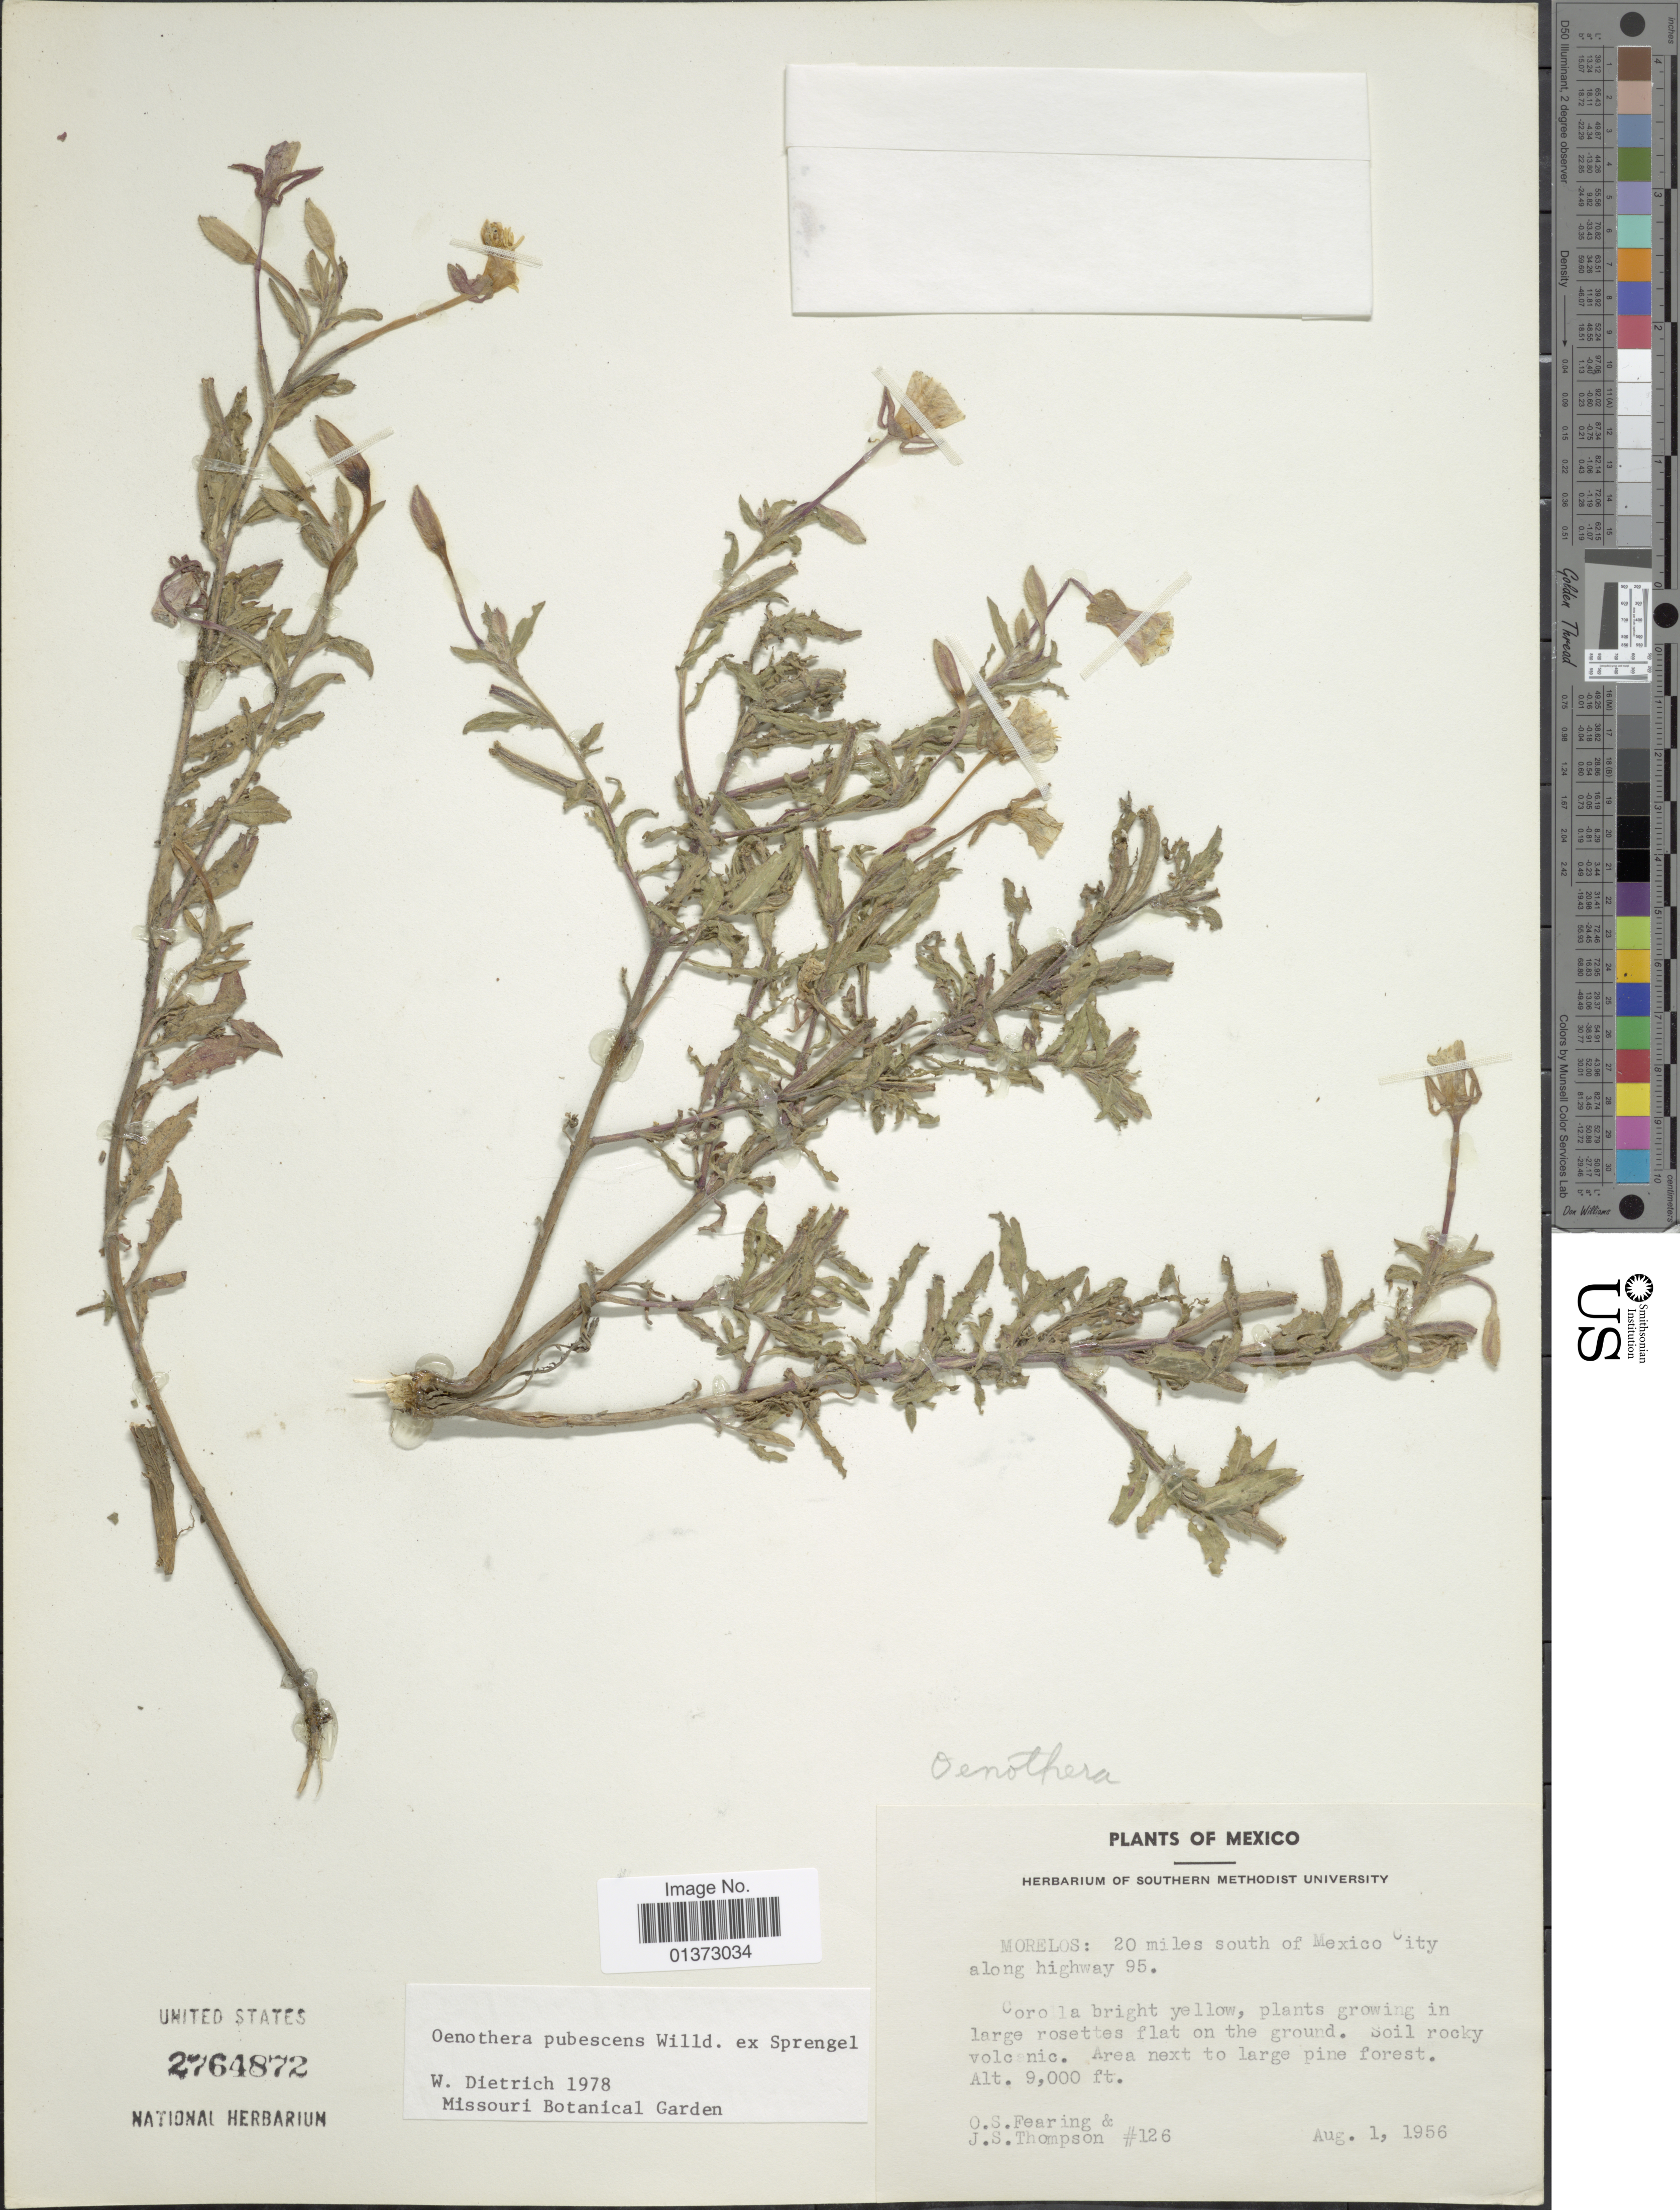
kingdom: Plantae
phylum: Tracheophyta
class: Magnoliopsida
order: Myrtales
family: Onagraceae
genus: Oenothera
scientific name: Oenothera pubescens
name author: Willd. ex Spreng.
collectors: O. S. Fearing & J. S. Thompson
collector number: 126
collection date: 1956-08-01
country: Mexico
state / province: Morelos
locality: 20 miles south of Mexico City along Highway 95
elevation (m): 2743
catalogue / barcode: US 2764872